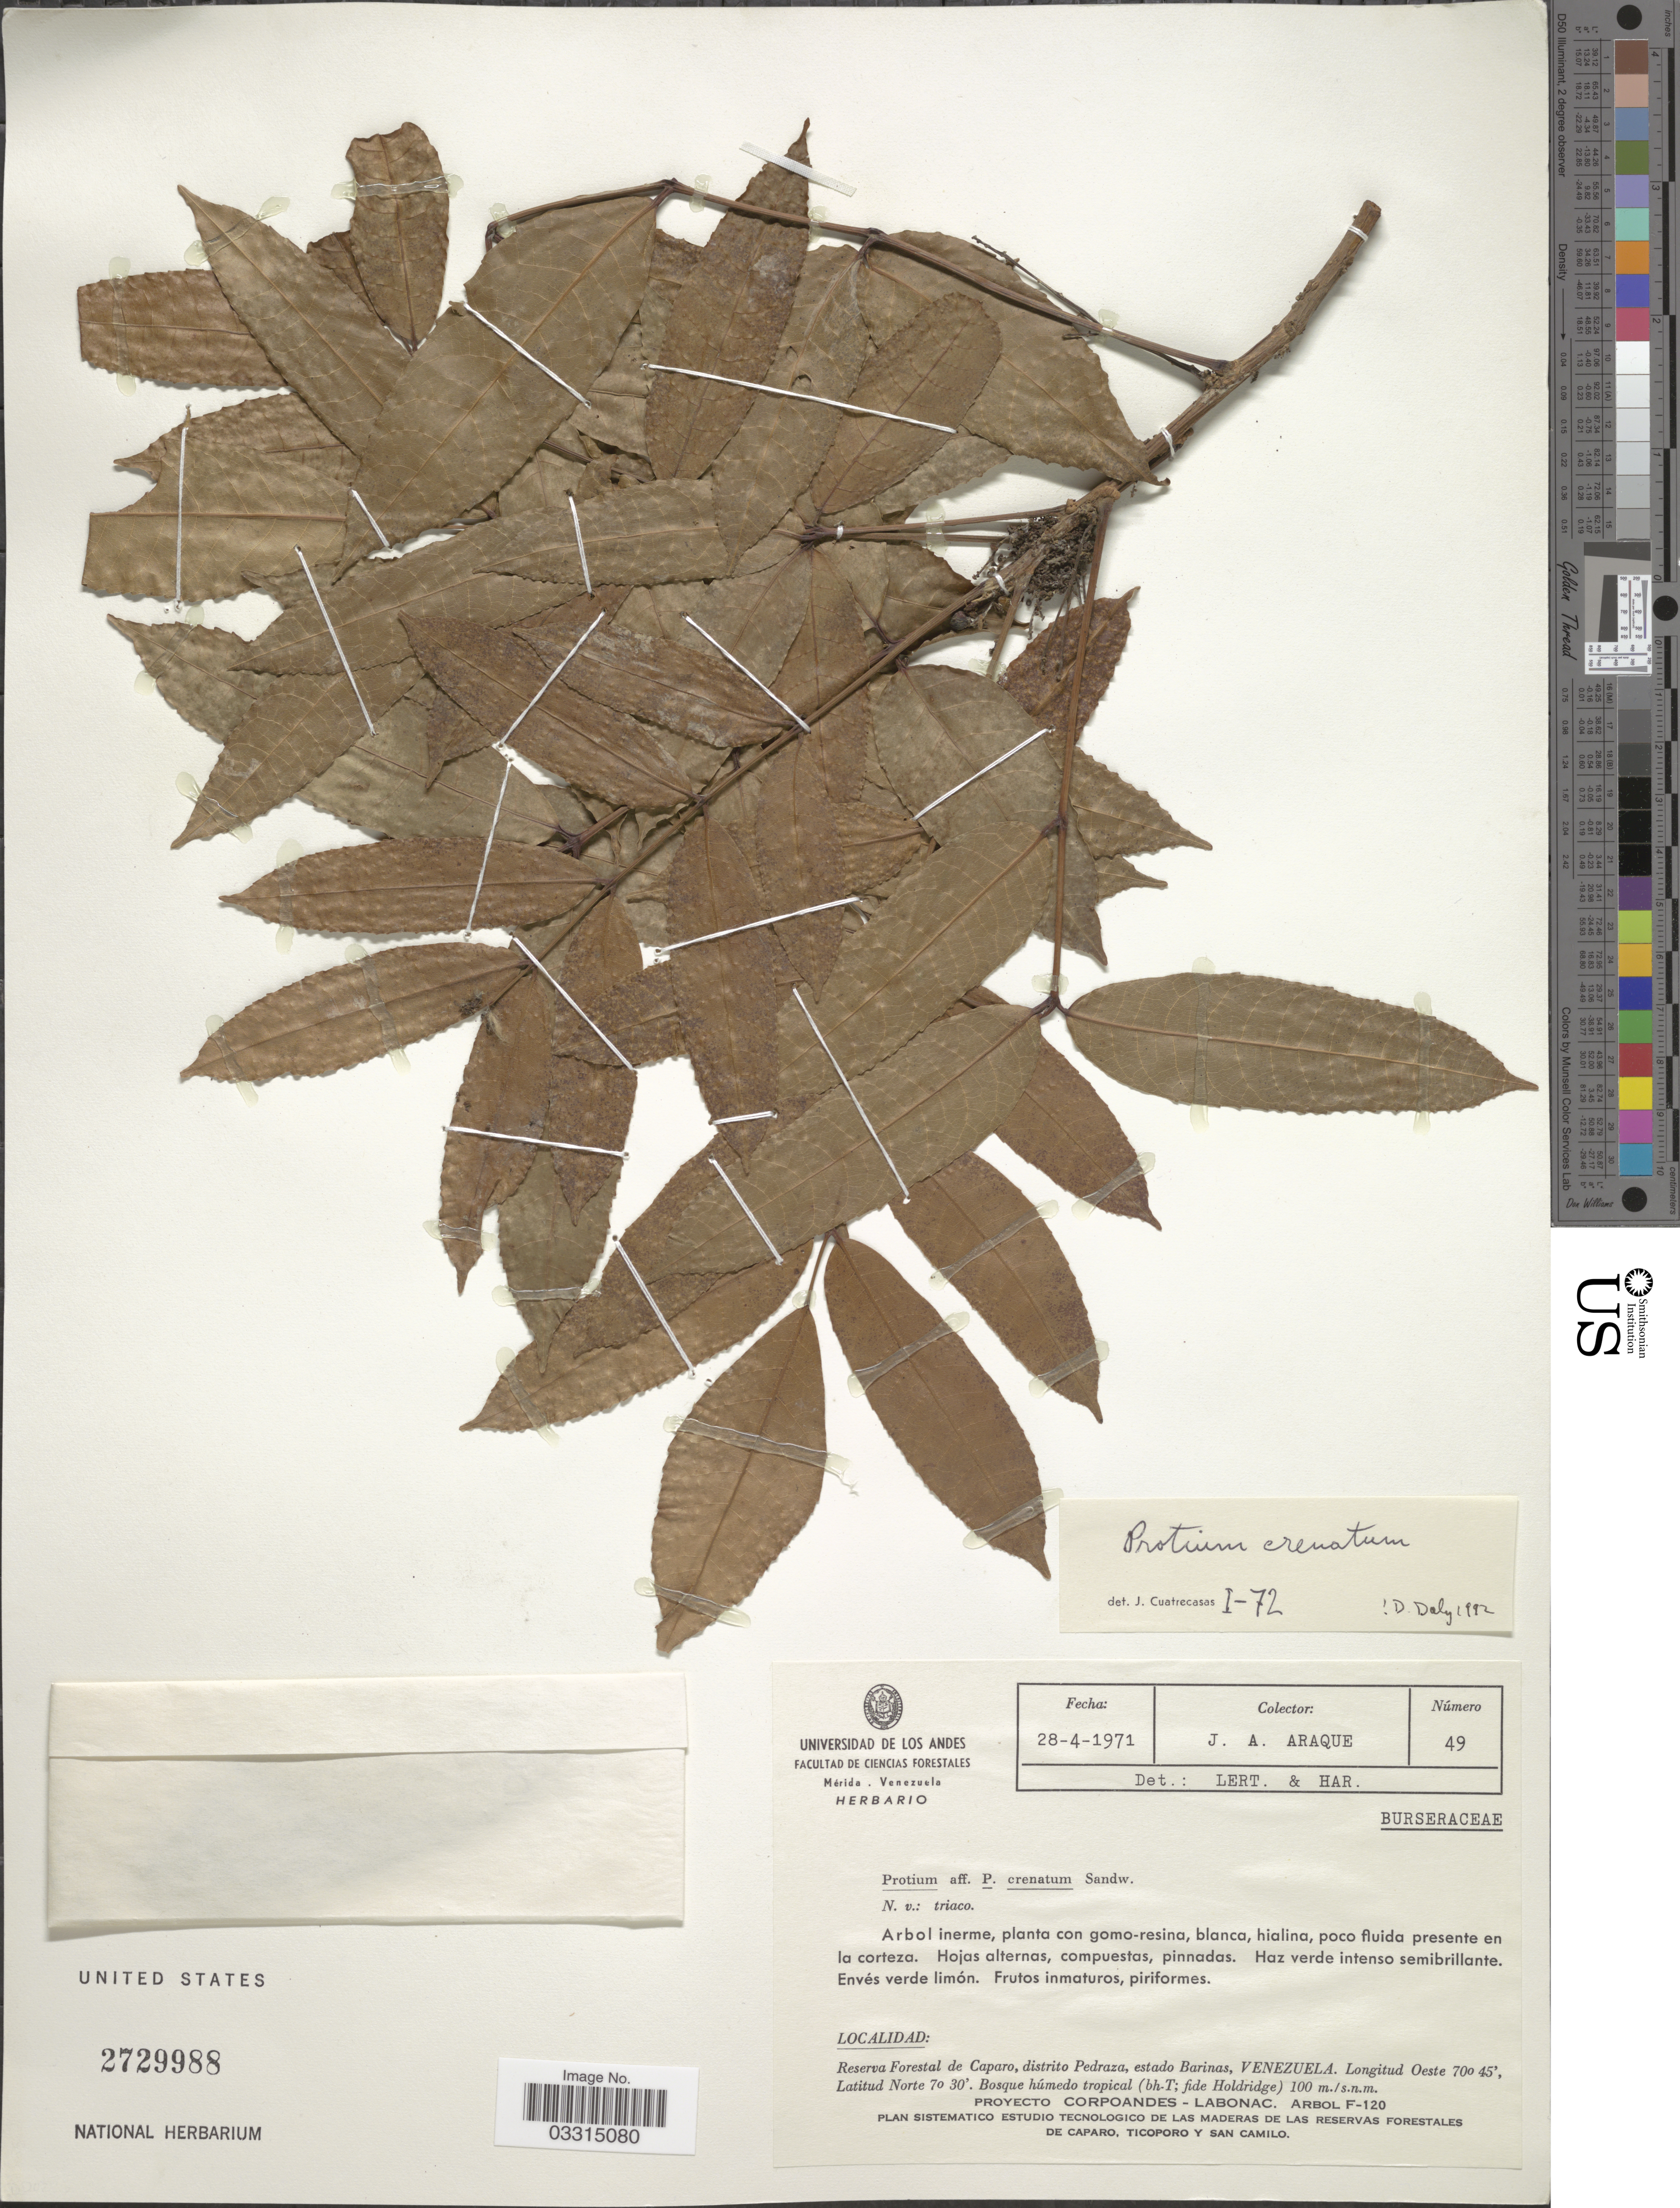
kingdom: Plantae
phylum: Tracheophyta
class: Magnoliopsida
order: Sapindales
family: Burseraceae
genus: Protium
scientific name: Protium crenatum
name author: Sandwith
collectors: J. Araque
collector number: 49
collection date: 1971-04-28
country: Venezuela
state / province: Barinas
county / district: Pedraza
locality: Reserva Forestal de Caparo, distrito Pedraza.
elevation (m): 100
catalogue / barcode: US 2729988